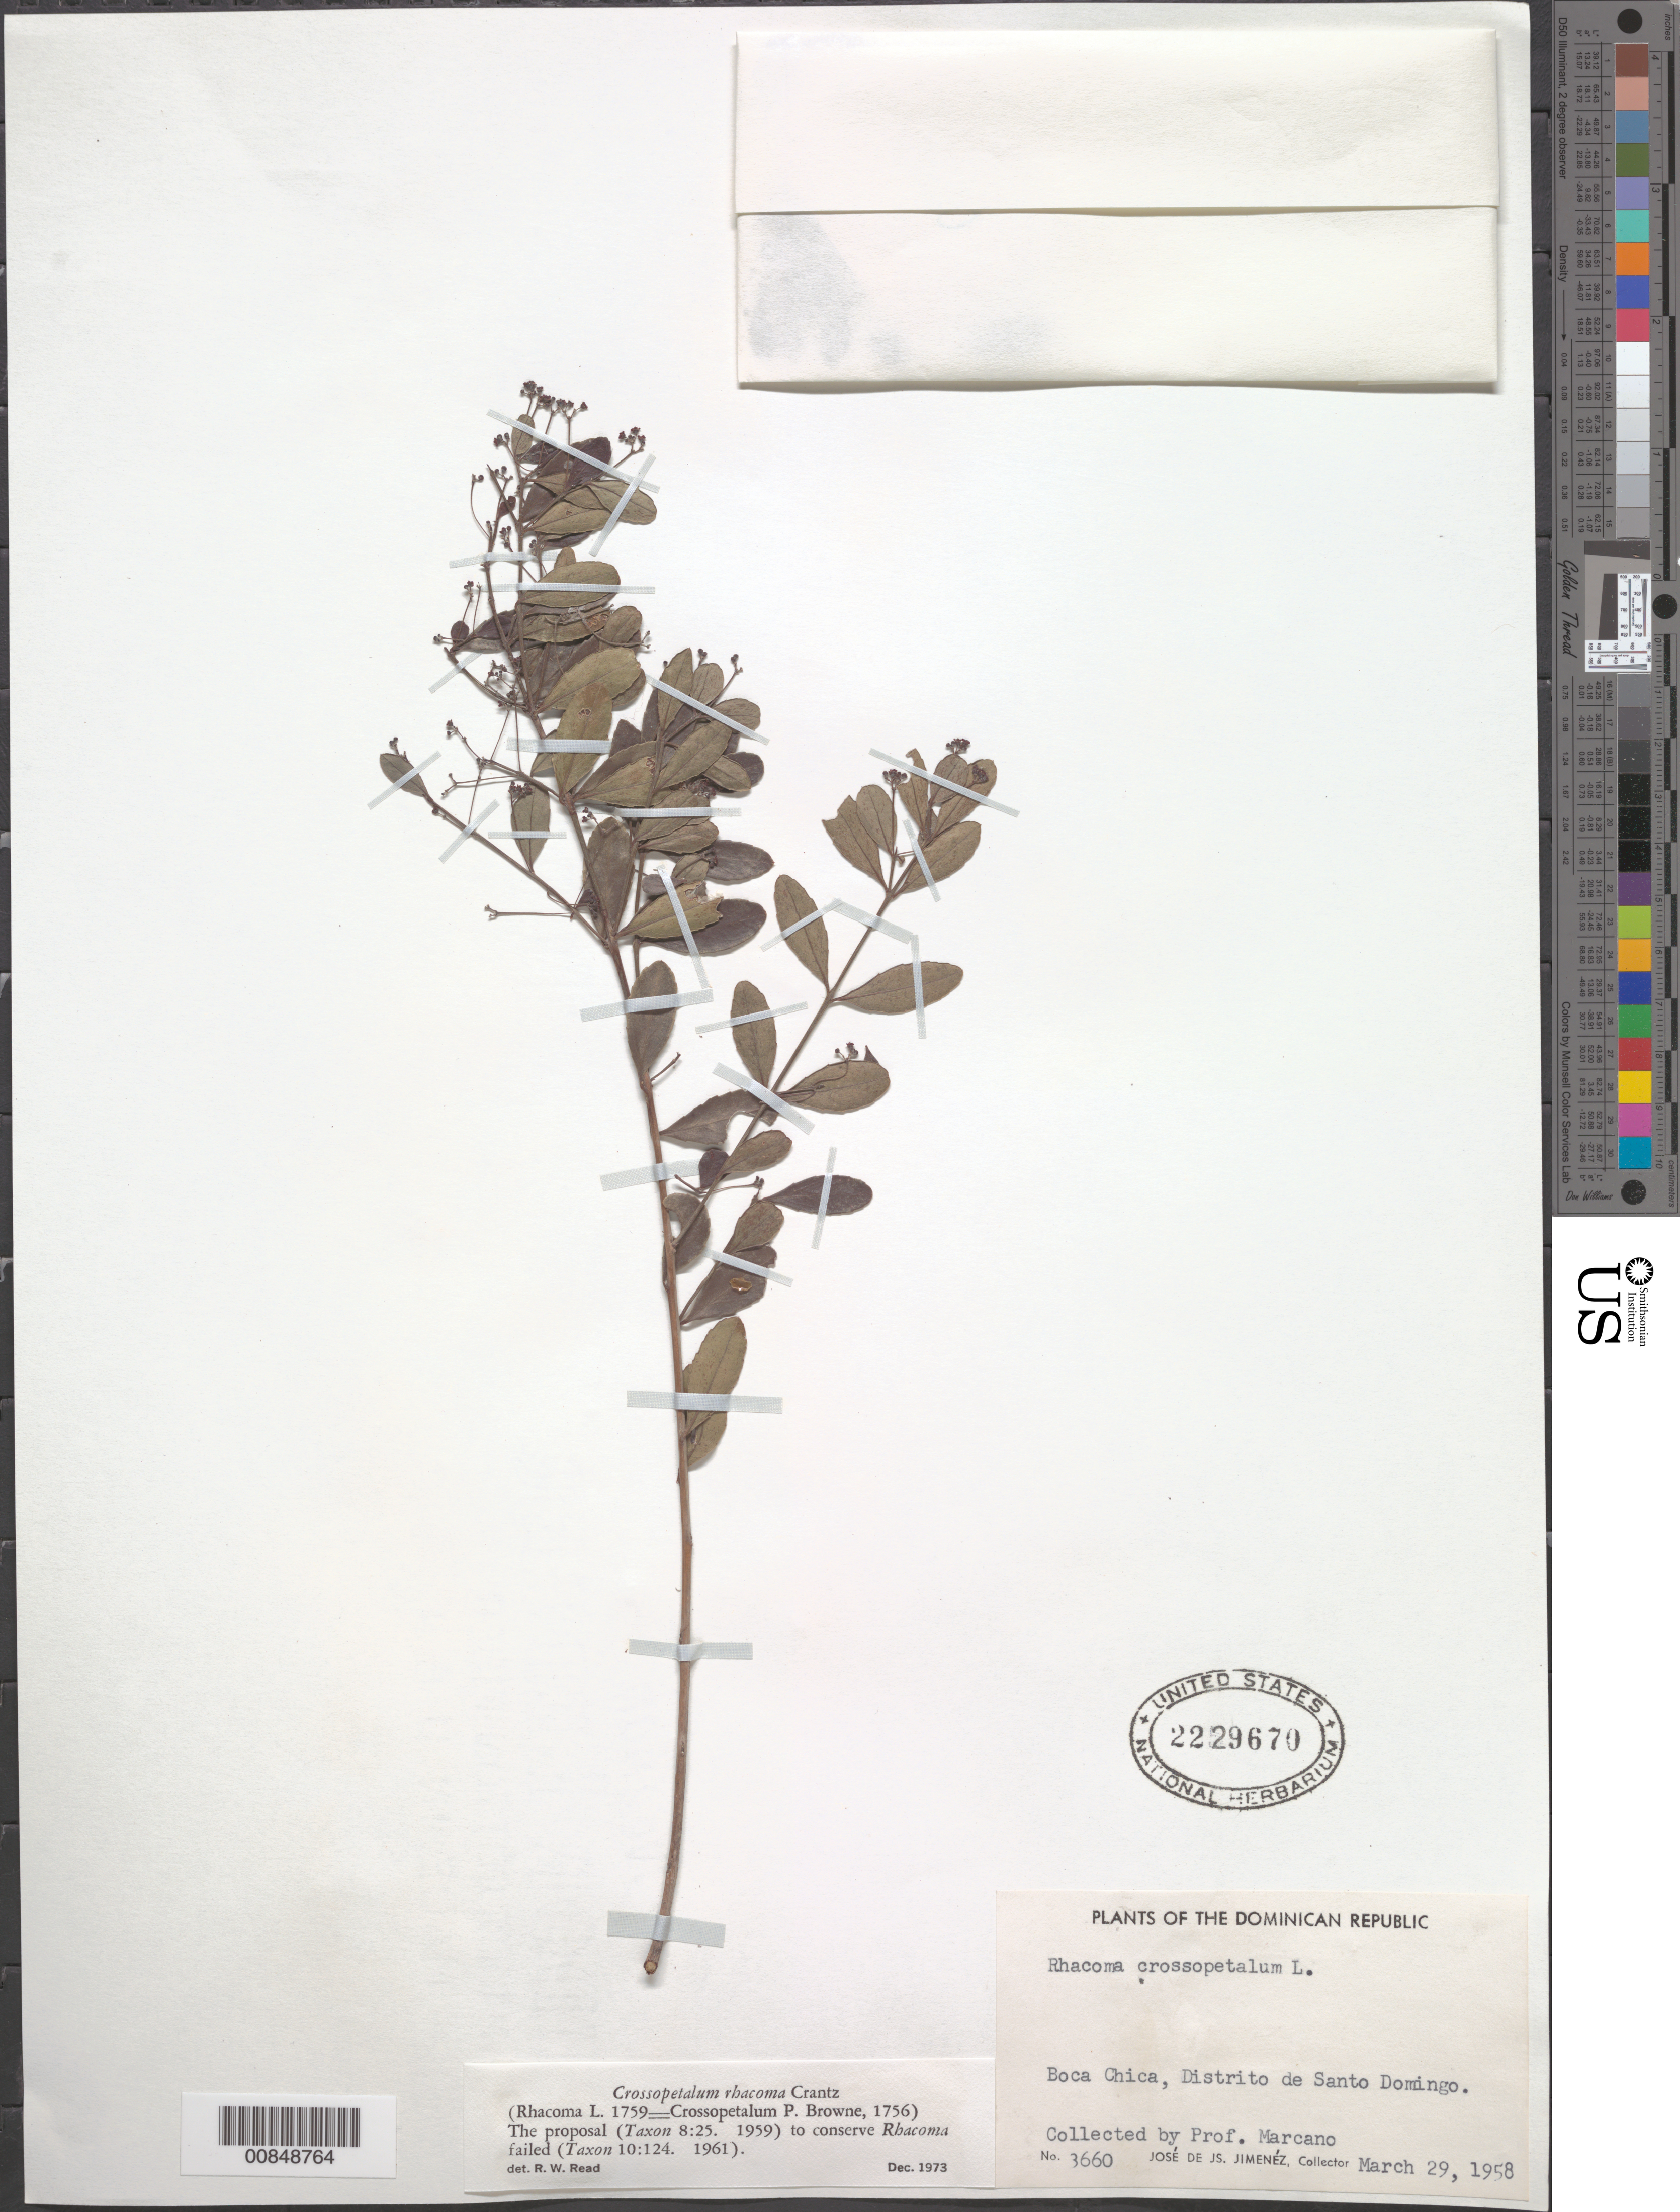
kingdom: Plantae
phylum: Tracheophyta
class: Magnoliopsida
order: Celastrales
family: Celastraceae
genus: Crossopetalum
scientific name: Crossopetalum rhacoma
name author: Crantz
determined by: Read, Robert W., (US), NMNH (UNITED STATES)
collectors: E. J. Marcano F. & J. J. Jiménez Almonte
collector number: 3660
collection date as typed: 29 Mar 1958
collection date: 1958-03-29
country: Dominican Republic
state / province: Distrito Nacional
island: Hispaniola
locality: Boca Chica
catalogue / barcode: US 2229670